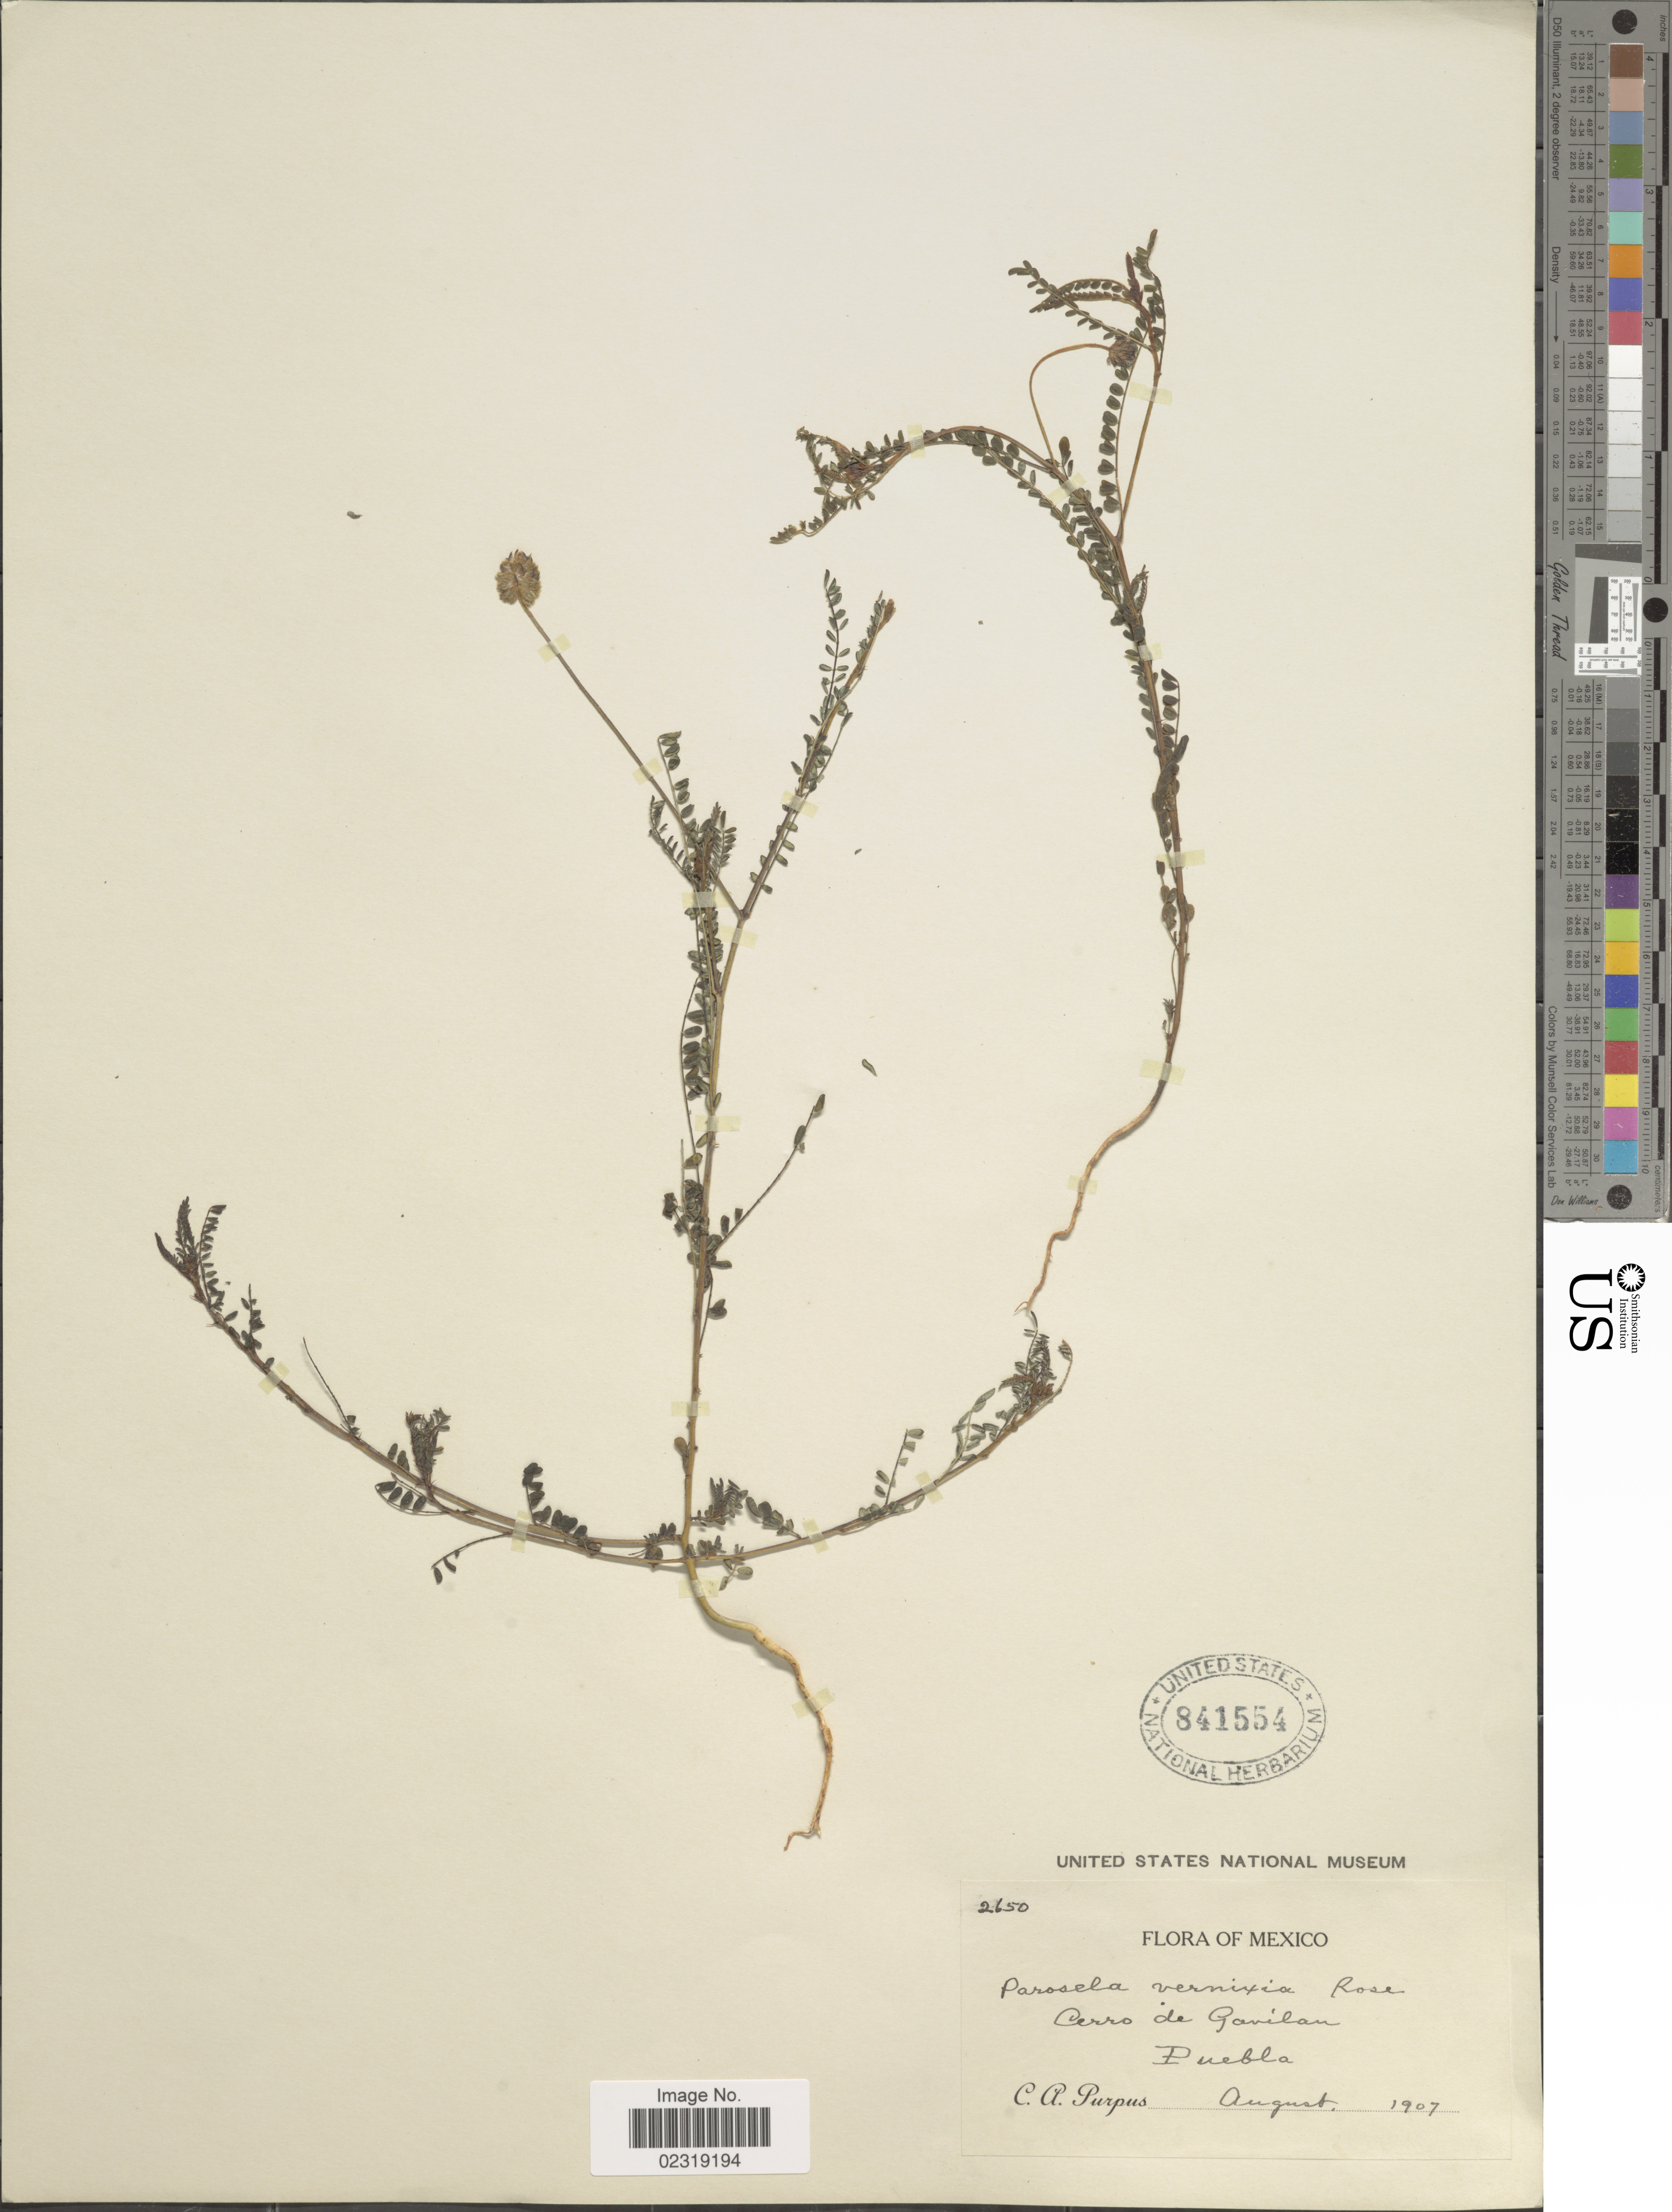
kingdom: Plantae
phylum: Tracheophyta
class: Magnoliopsida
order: Fabales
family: Fabaceae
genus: Dalea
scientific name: Dalea foliolosa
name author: (Aiton) Barneby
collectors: C. A. Purpus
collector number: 2650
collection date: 1907-08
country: Mexico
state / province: Puebla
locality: Cerro de Gavilan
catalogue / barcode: US 841554